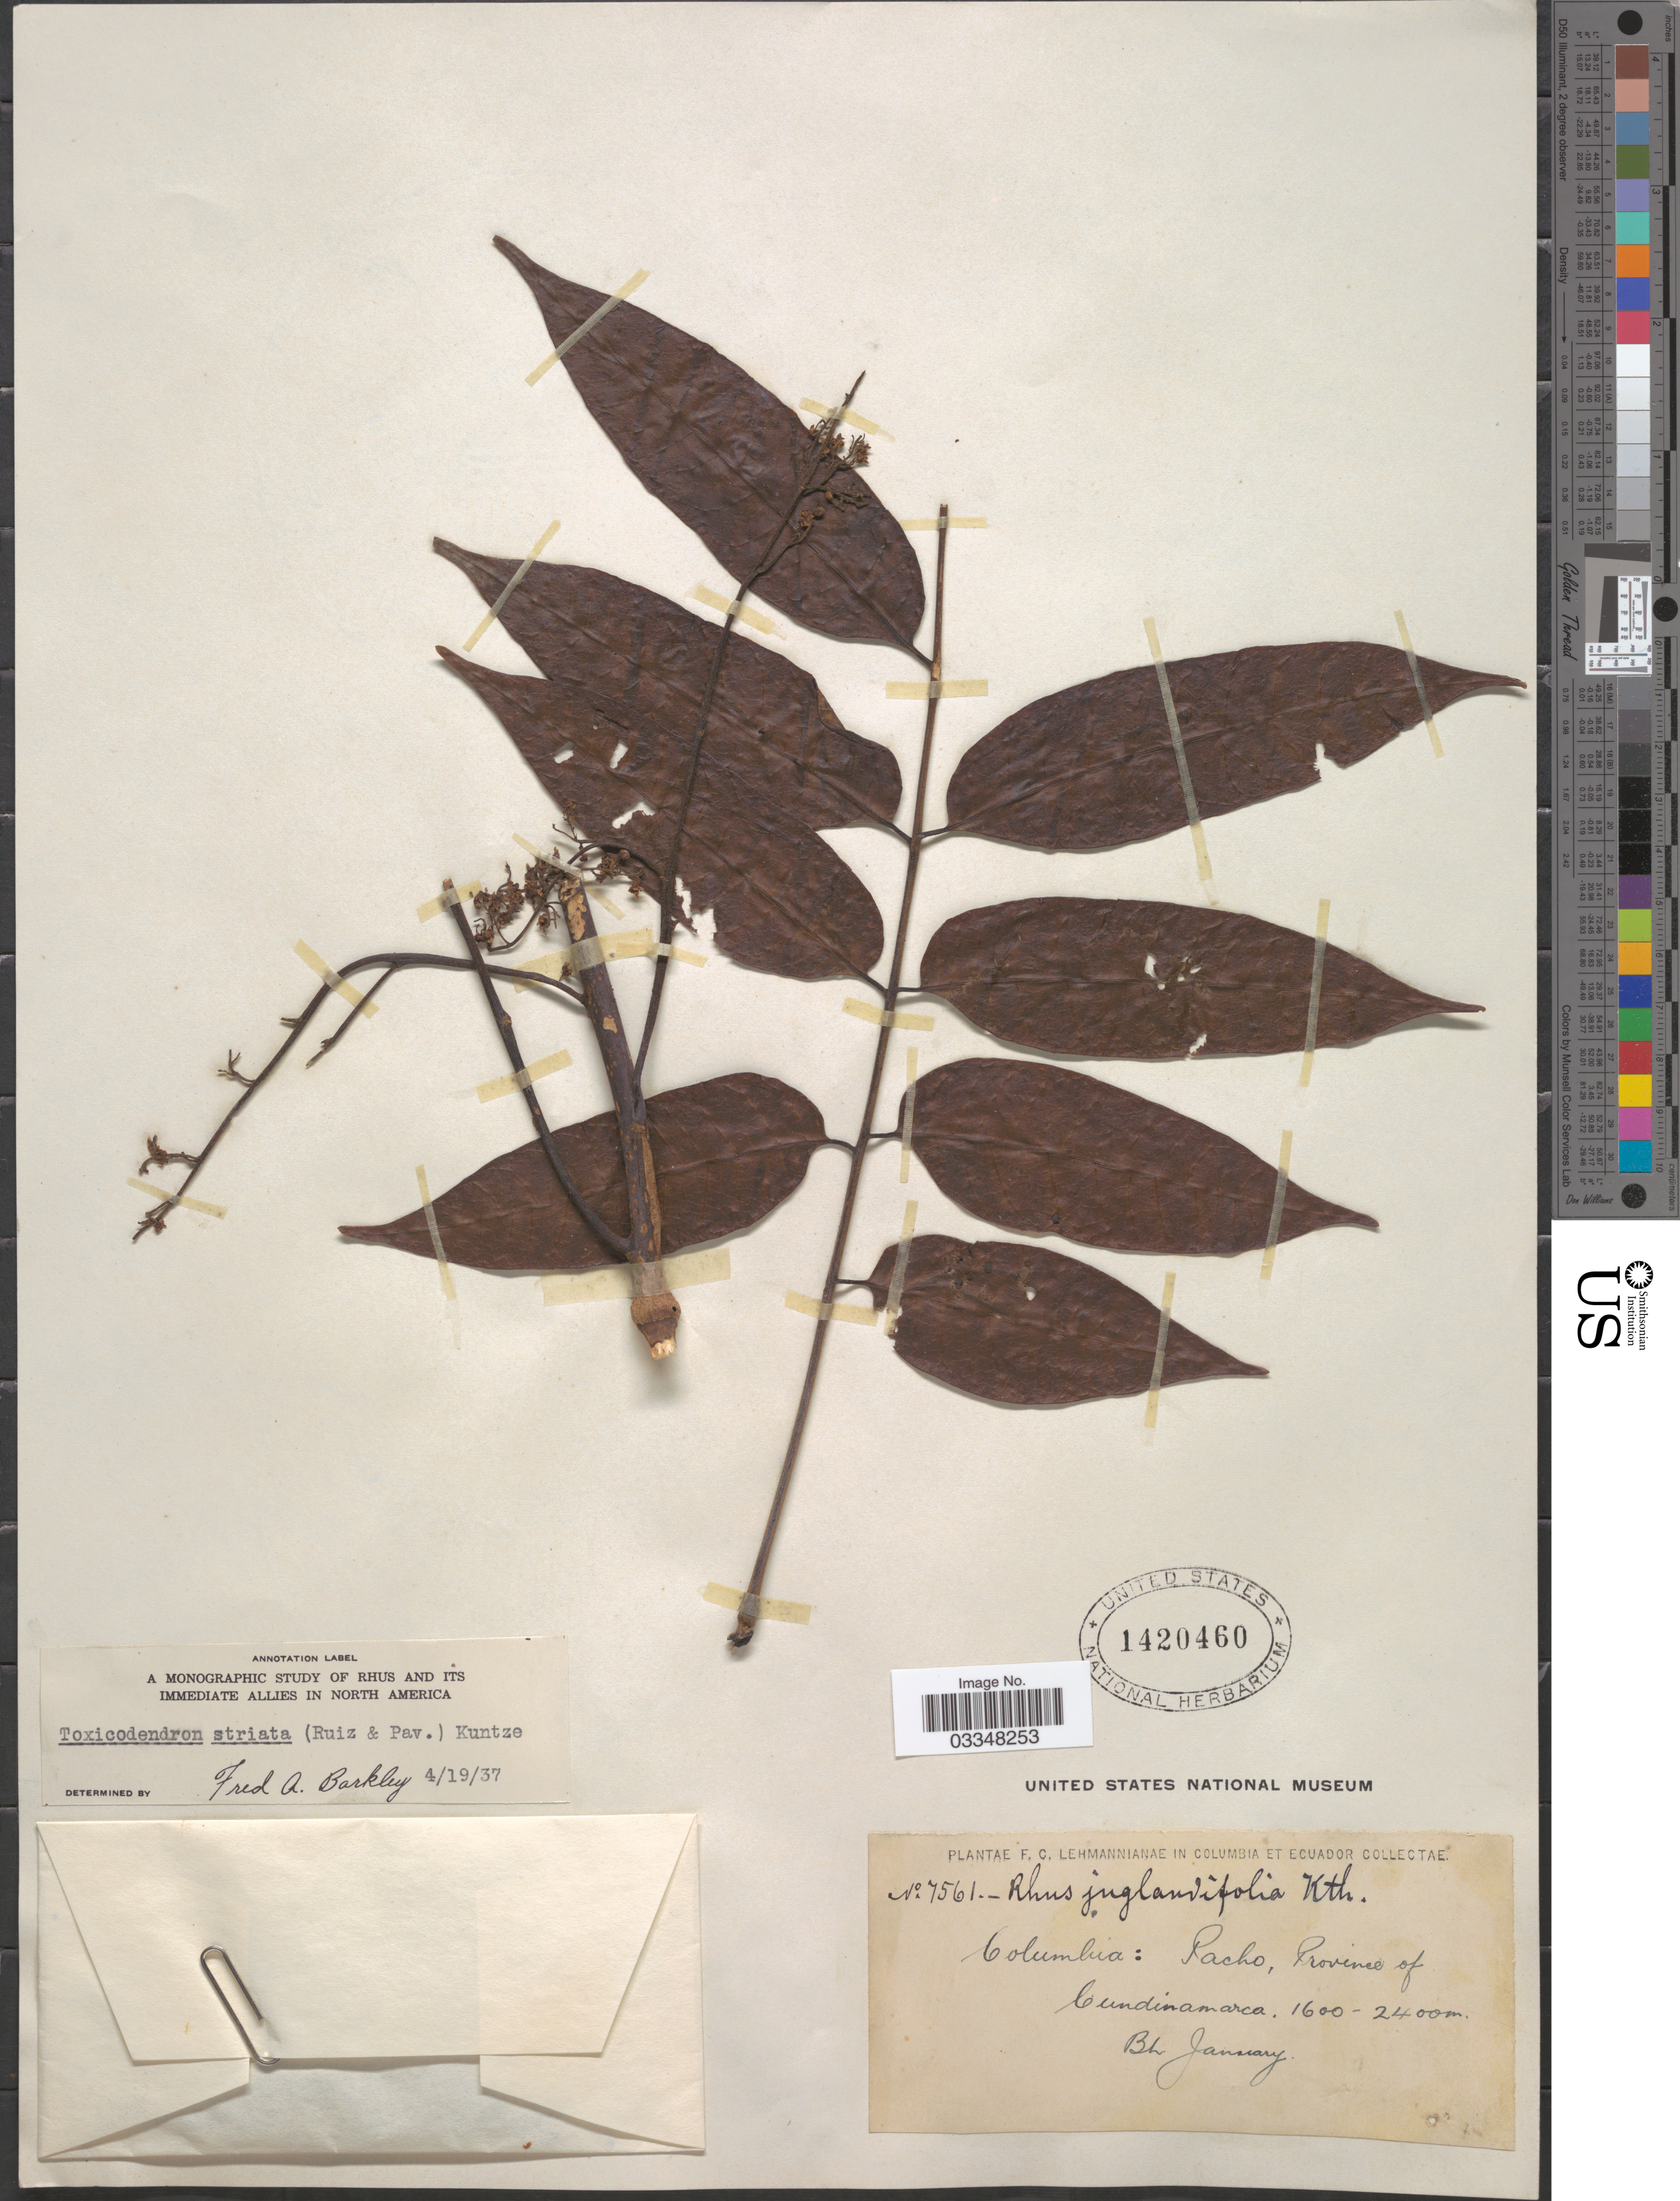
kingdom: Plantae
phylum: Tracheophyta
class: Magnoliopsida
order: Sapindales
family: Anacardiaceae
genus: Toxicodendron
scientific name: Toxicodendron striatum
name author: (Ruiz & Pav.) Kuntze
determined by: Mitchell, John D.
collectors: F. C. Lehmann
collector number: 7561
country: Colombia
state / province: Cundinamarca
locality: Pacho.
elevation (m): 1600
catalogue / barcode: US 1420460